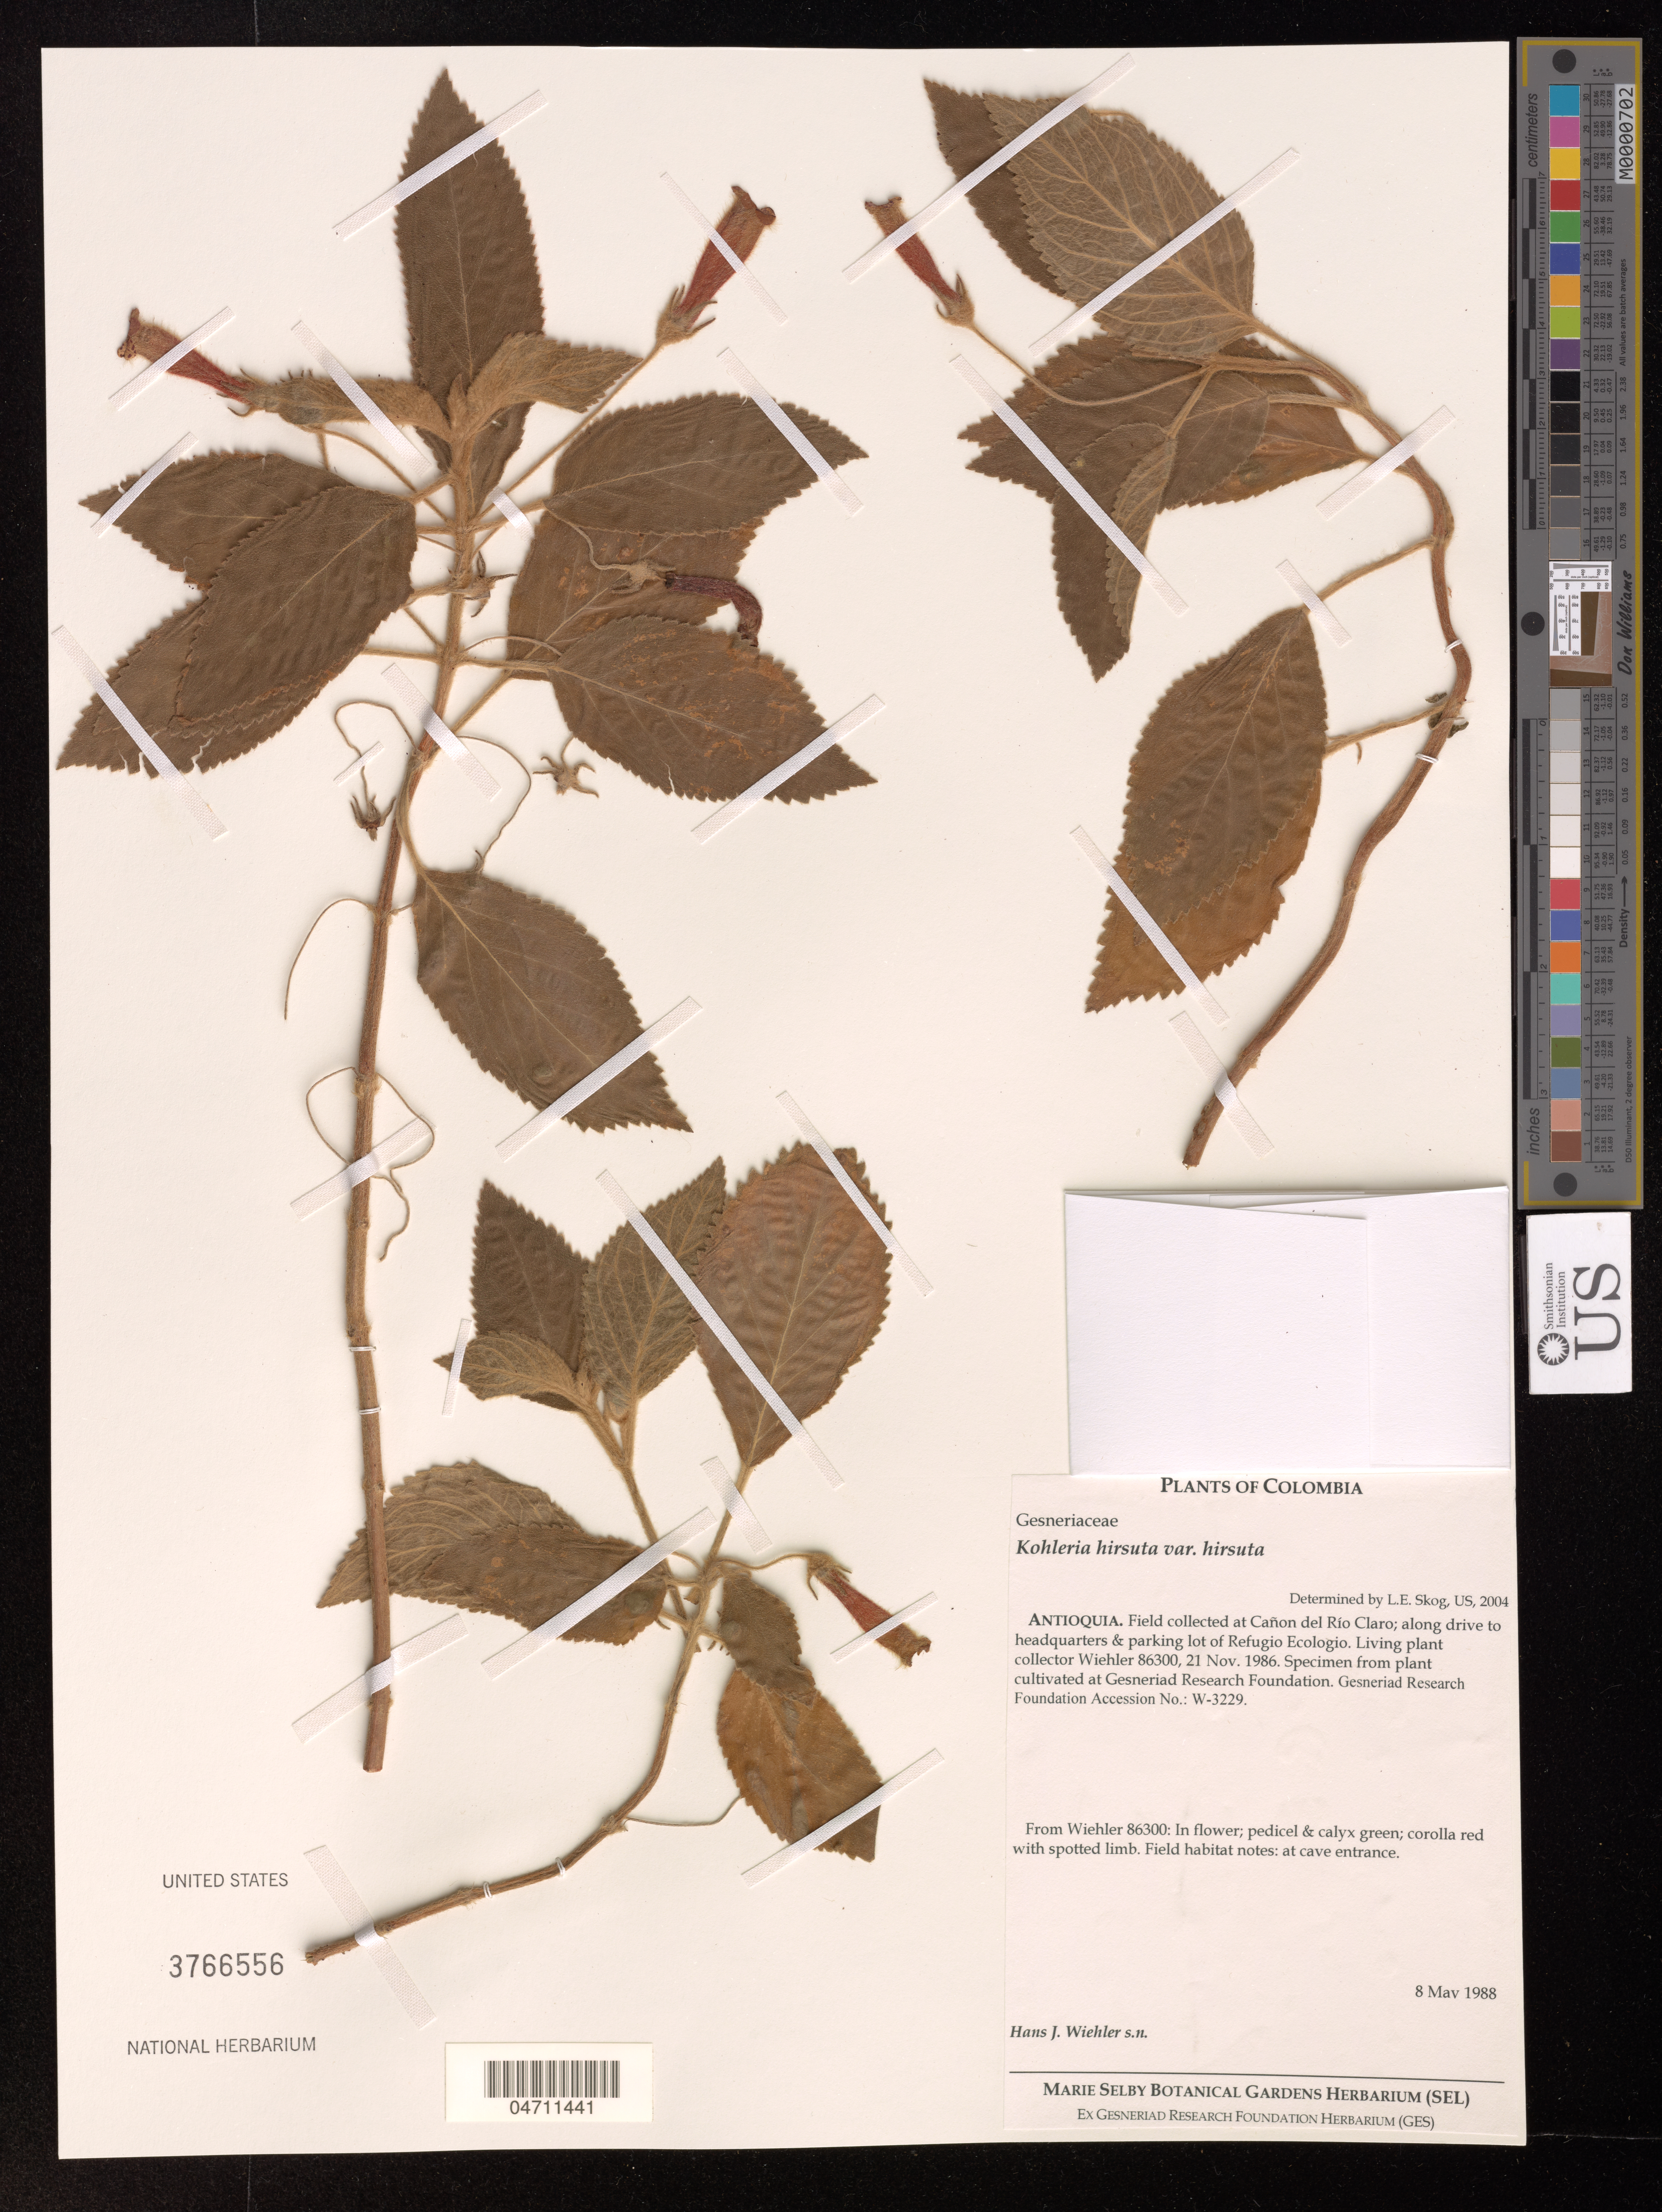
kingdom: Plantae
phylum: Tracheophyta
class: Magnoliopsida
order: Lamiales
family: Gesneriaceae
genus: Kohleria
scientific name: Kohleria hirsuta var. hirsuta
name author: (Kunth) Regel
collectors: H. Wiehler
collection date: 1986-11-21/1988-05-08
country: United States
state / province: Florida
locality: Cultivated at Gesneriad Research Foundation.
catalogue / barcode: US 3766556